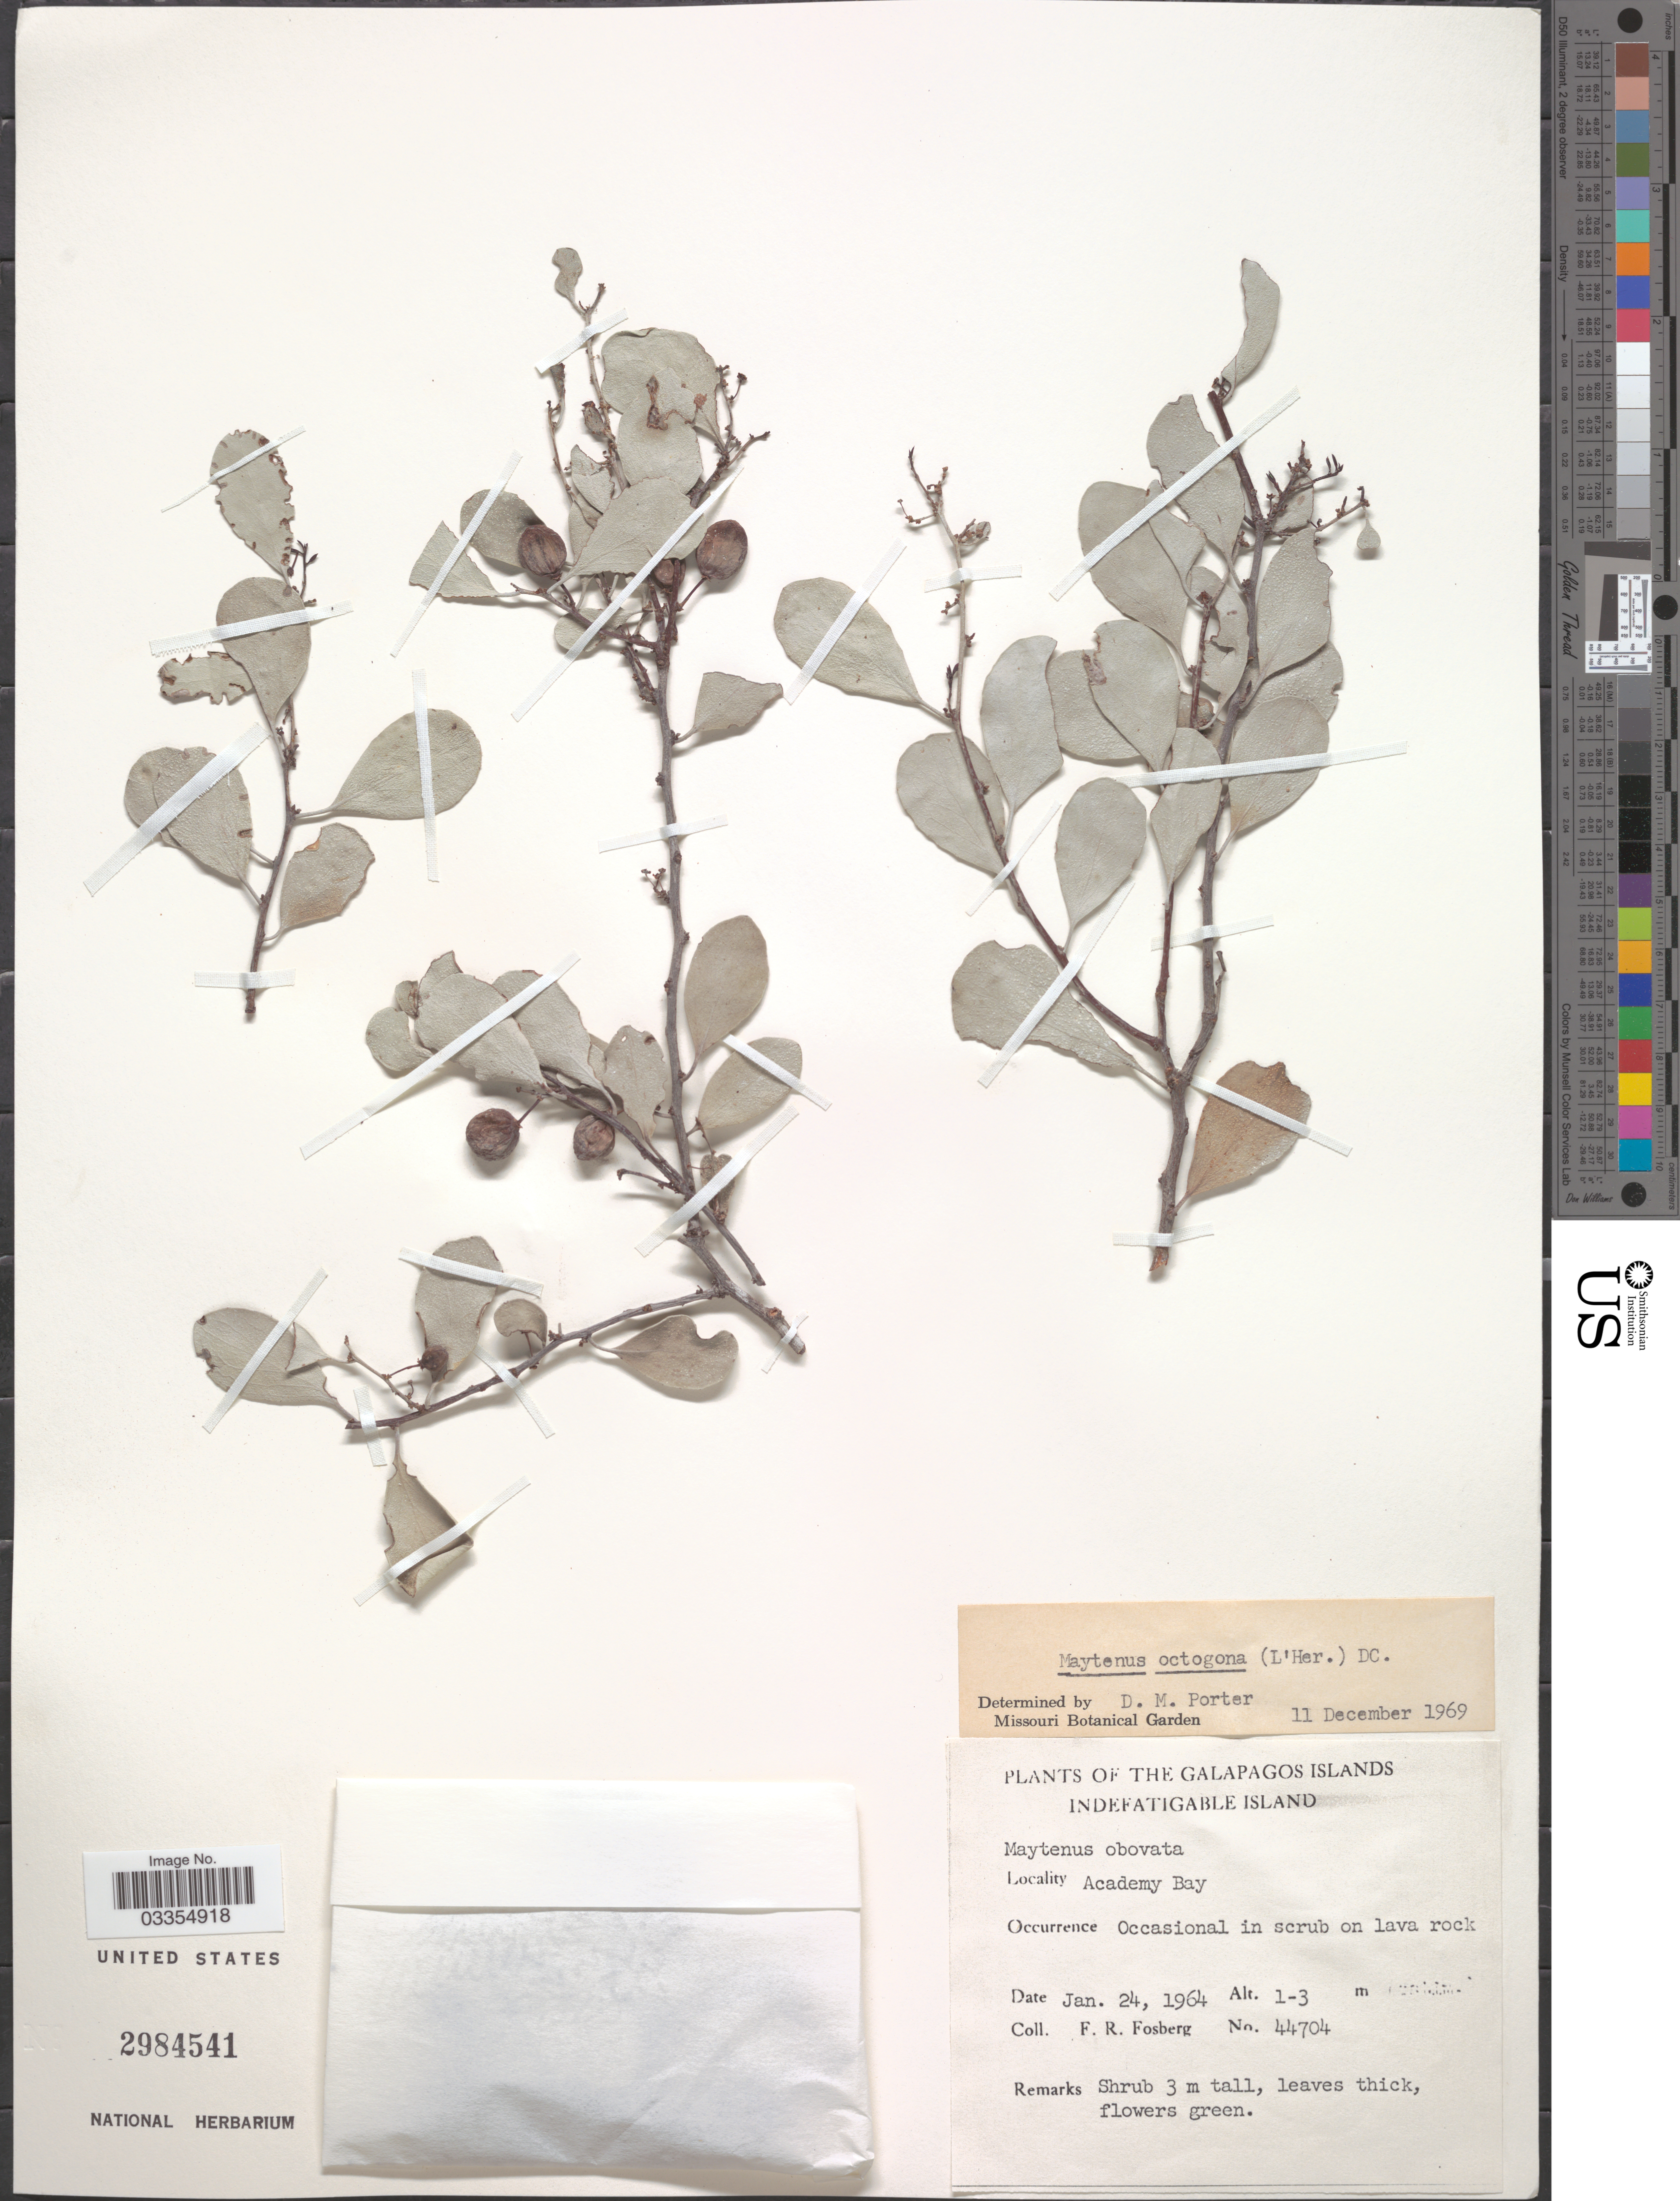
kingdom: Plantae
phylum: Tracheophyta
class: Magnoliopsida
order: Celastrales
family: Celastraceae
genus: Tricerma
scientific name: Tricerma orbiculare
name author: (Humb. & Bonpl. ex Schult.) Lundell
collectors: F. R. Fosberg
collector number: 44704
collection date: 1964-01-24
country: Ecuador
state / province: Colón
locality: The Galapagos Islands. Indefatigable Island. Academy Bay.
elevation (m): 1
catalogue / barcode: US 2984541